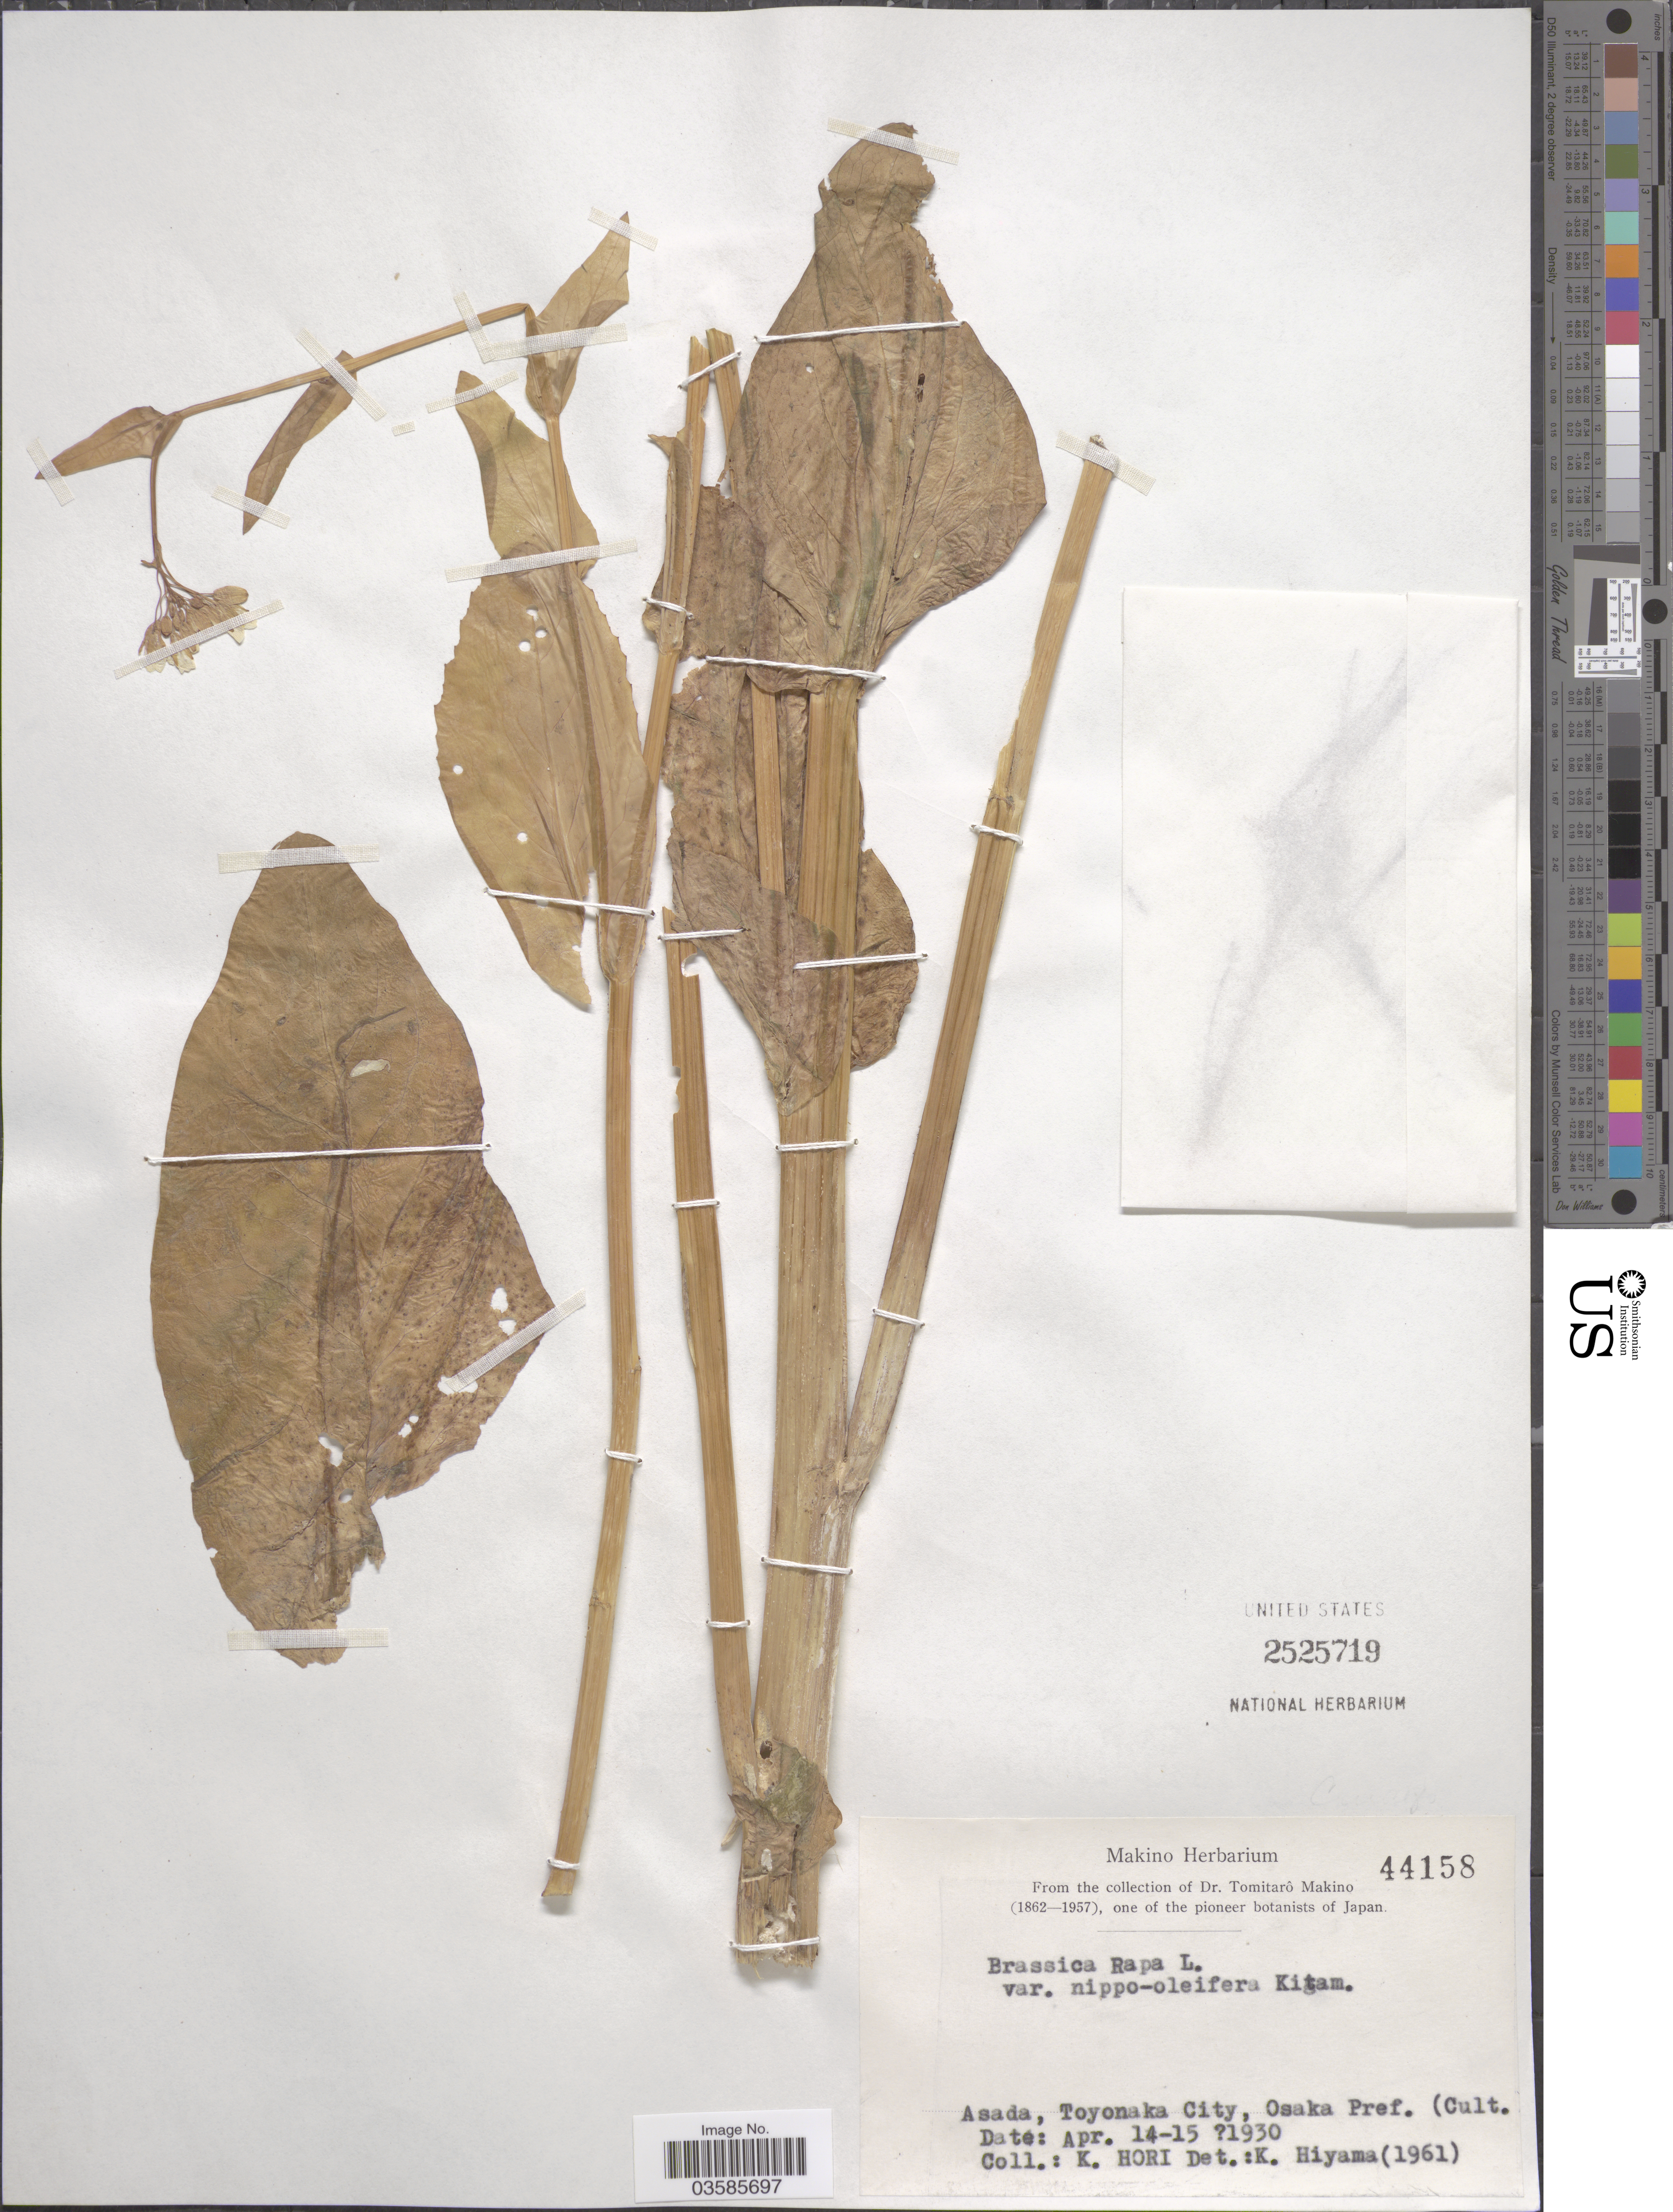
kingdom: Plantae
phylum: Tracheophyta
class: Magnoliopsida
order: Brassicales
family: Brassicaceae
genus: Brassica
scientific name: Brassica rapa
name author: L.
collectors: K. Hori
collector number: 44158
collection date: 1930-04-14/1930-04-15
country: Japan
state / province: Osaka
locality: Asada, Toyonaka City. Osaka Pref.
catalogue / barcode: US 2525719